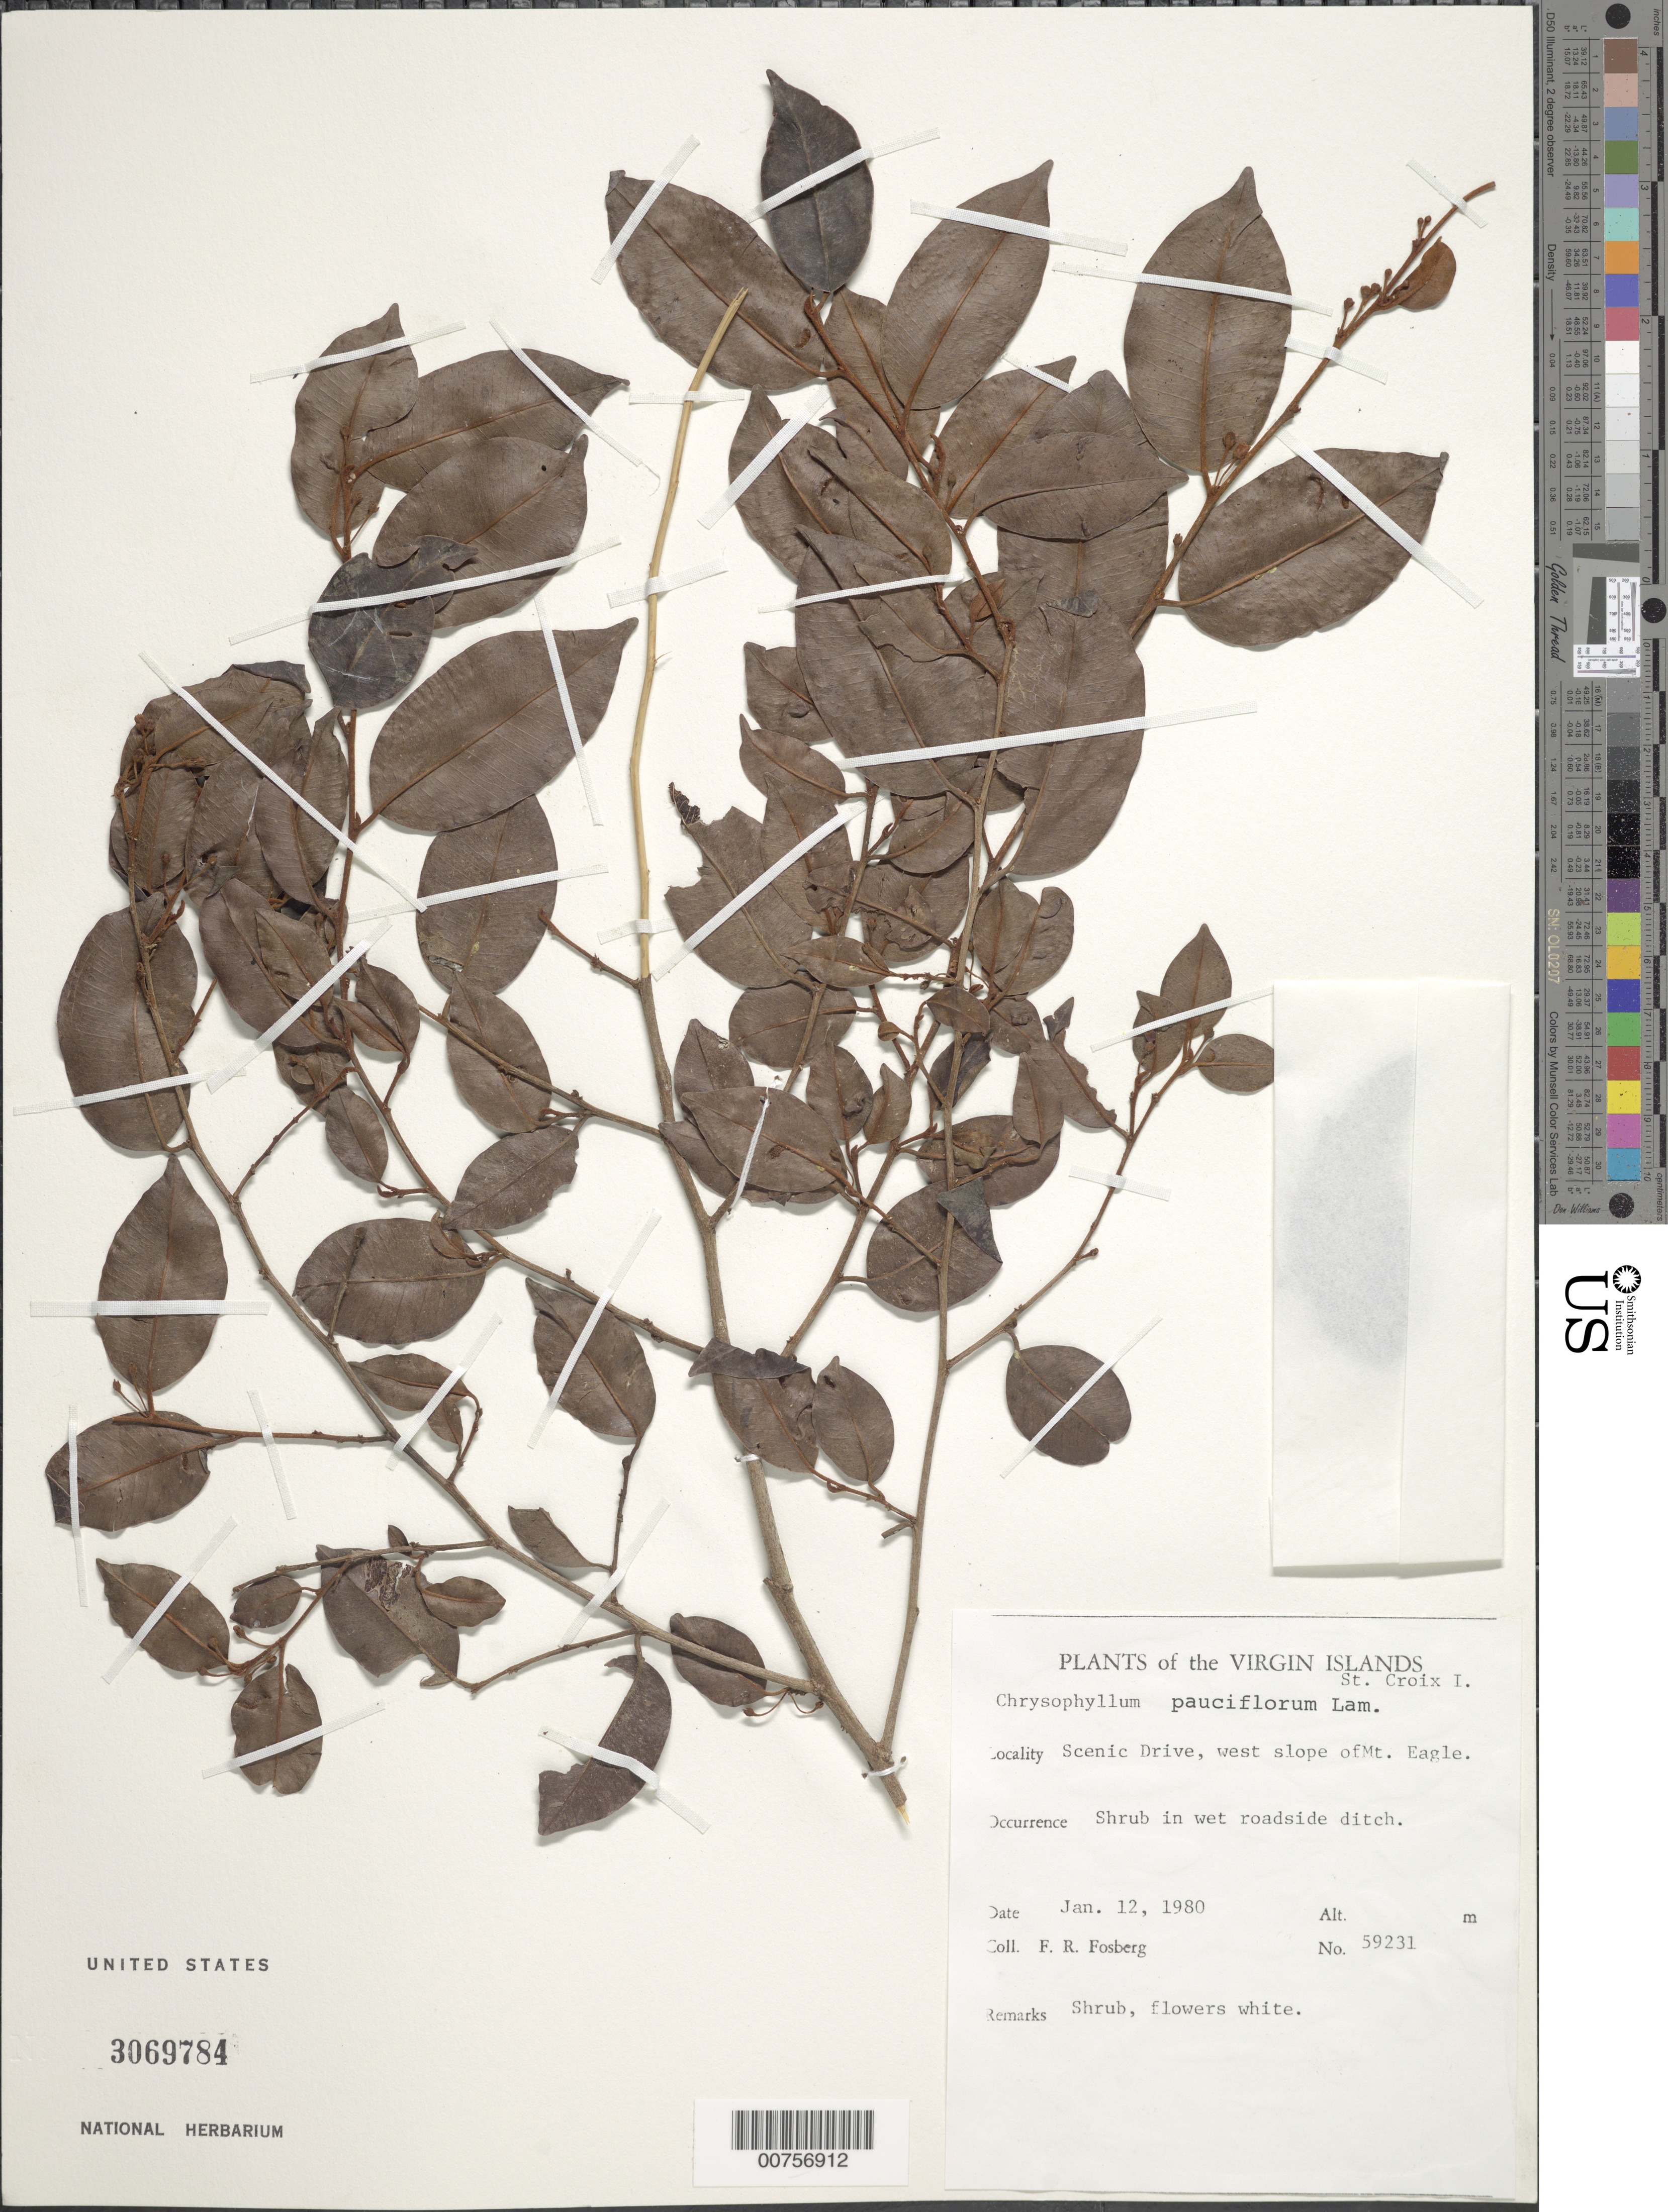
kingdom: Plantae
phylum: Tracheophyta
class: Magnoliopsida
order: Ericales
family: Sapotaceae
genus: Chrysophyllum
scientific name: Chrysophyllum pauciflorum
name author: Lam.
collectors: F. R. Fosberg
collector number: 59231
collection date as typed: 12 Jan 1980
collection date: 1980-01-12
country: U.S. Virgin Islands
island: St. Croix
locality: Scenic Drive, west slope of Mt. Eagle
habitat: Wet roadside ditch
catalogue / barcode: US 3069784